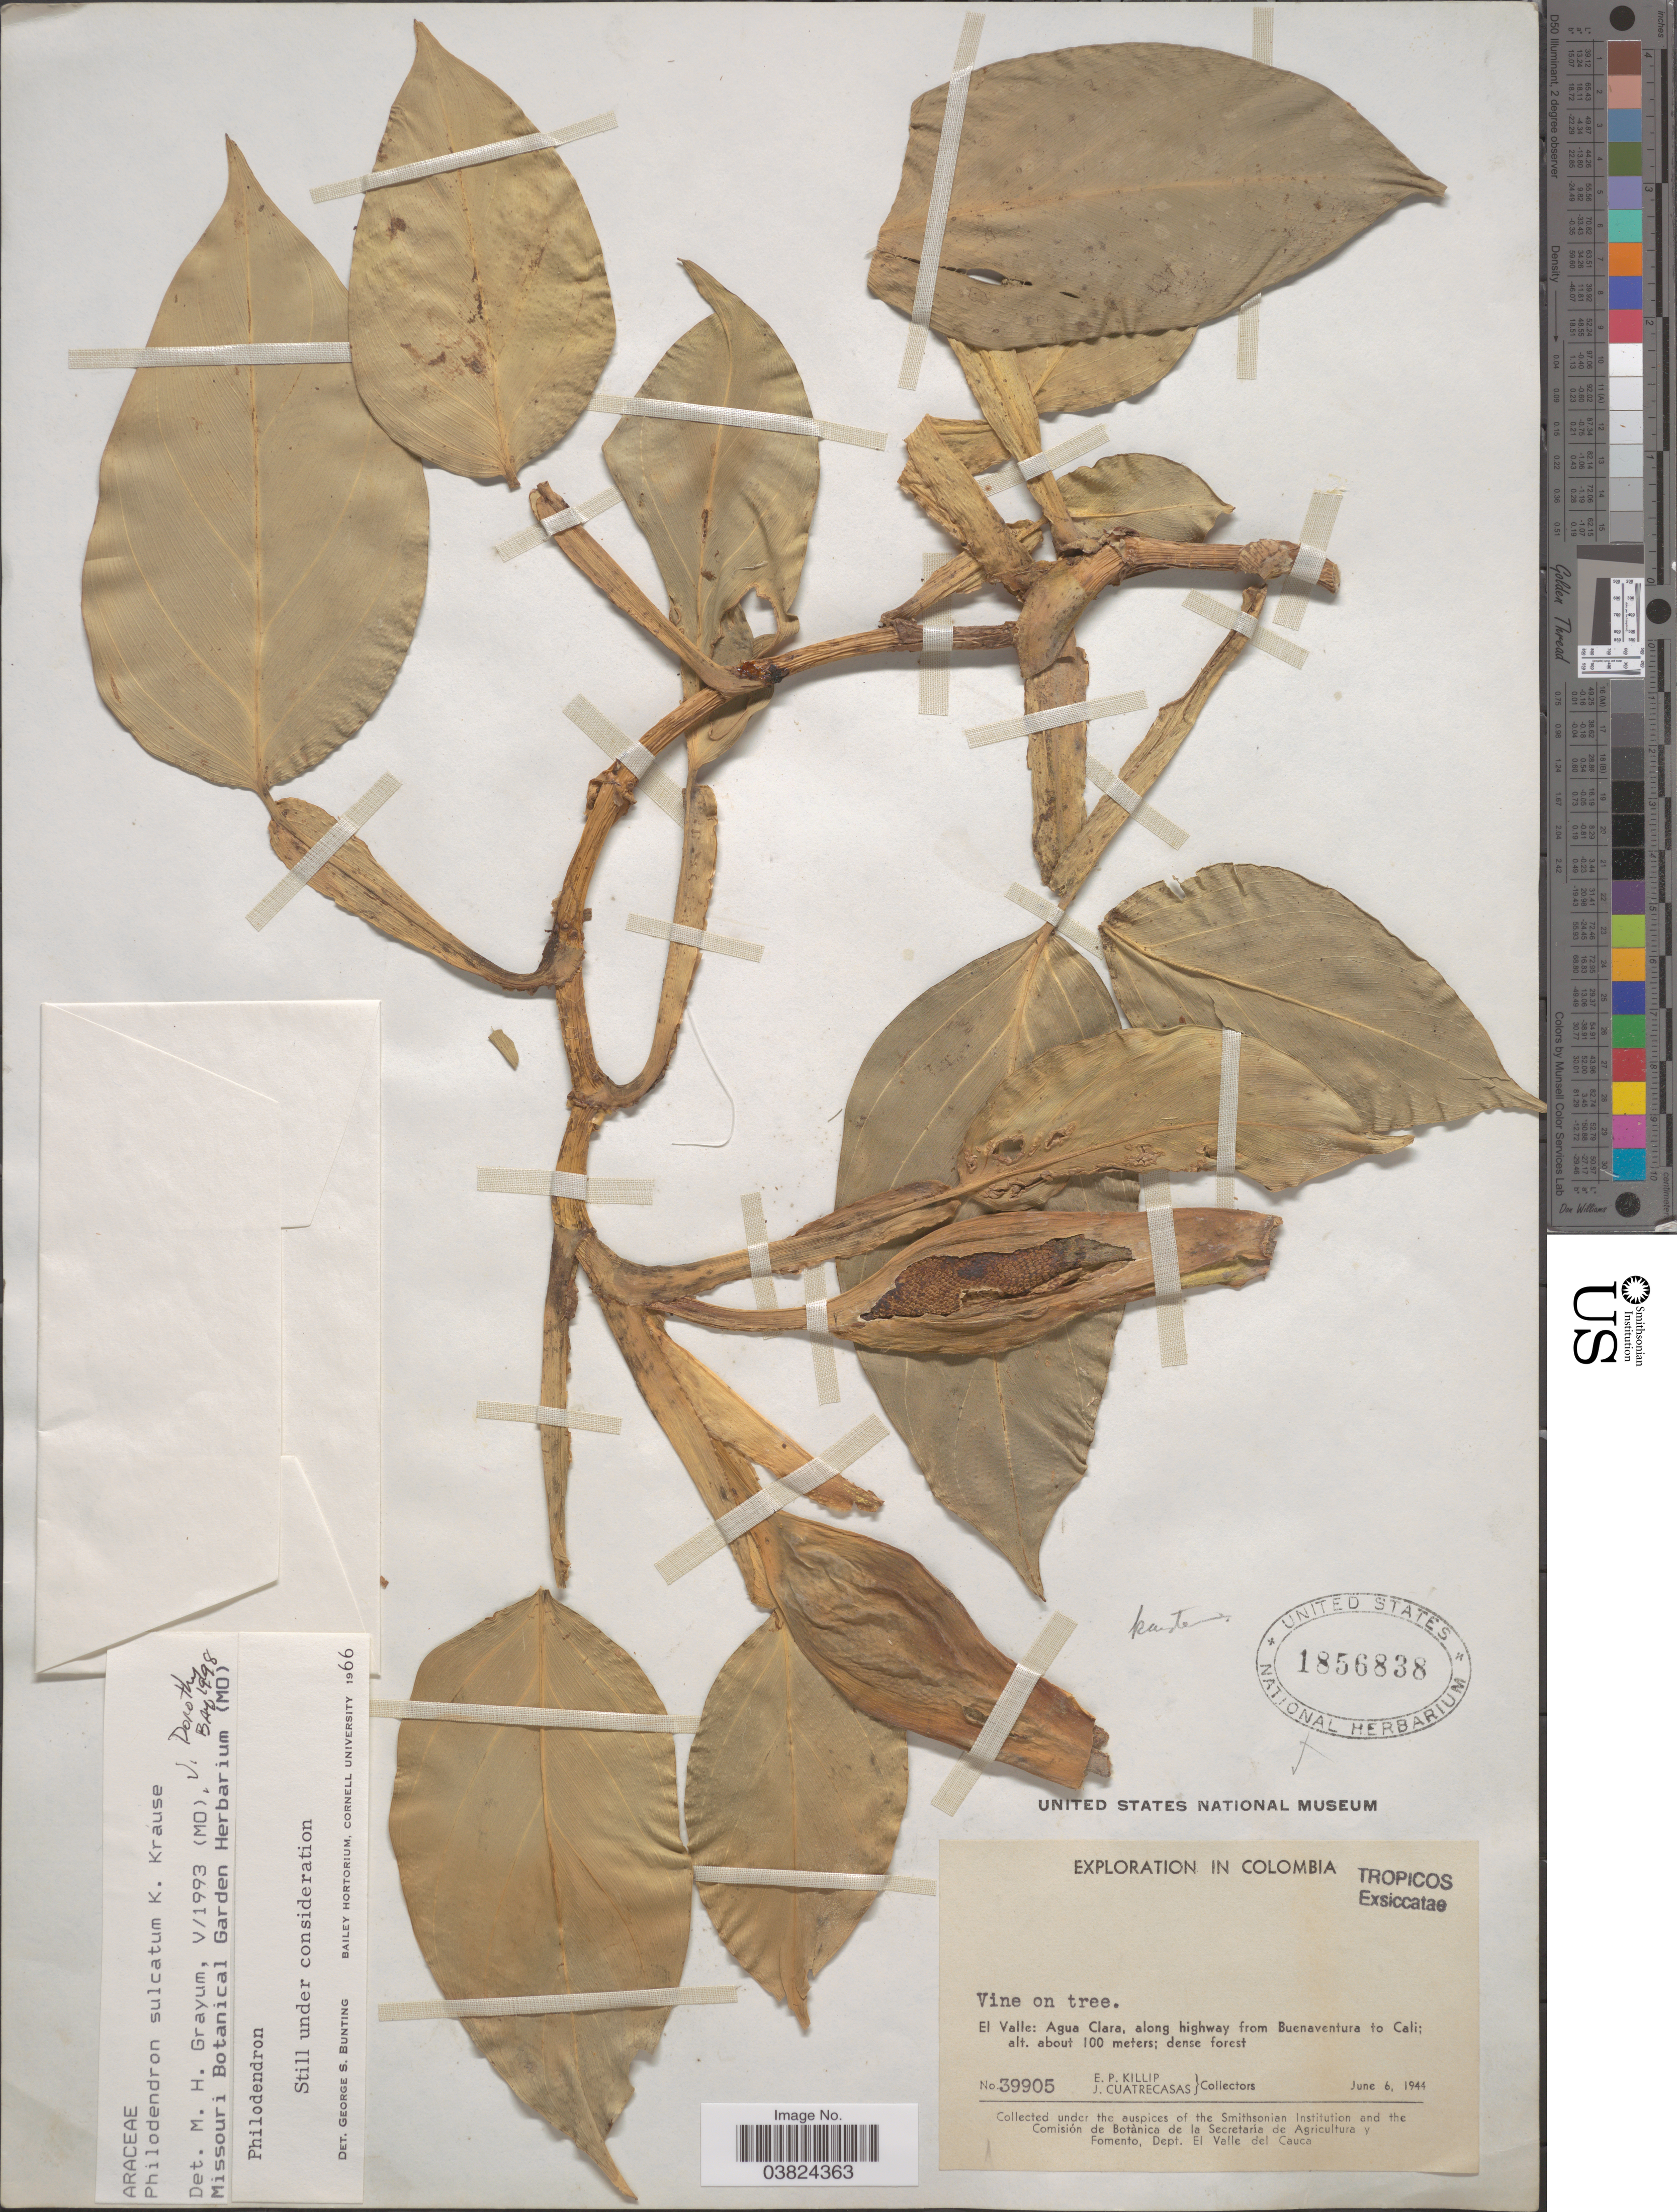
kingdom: Plantae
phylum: Tracheophyta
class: Liliopsida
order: Alismatales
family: Araceae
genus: Philodendron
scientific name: Philodendron sulcatum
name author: K. Krause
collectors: E. P. Killip & J. Cuatrecasas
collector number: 39905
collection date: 1944-06-06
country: Colombia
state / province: Valle del Cauca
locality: El Valle: Agua Clara, along highway from Buenaventura to Cali.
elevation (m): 100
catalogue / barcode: US 1856838